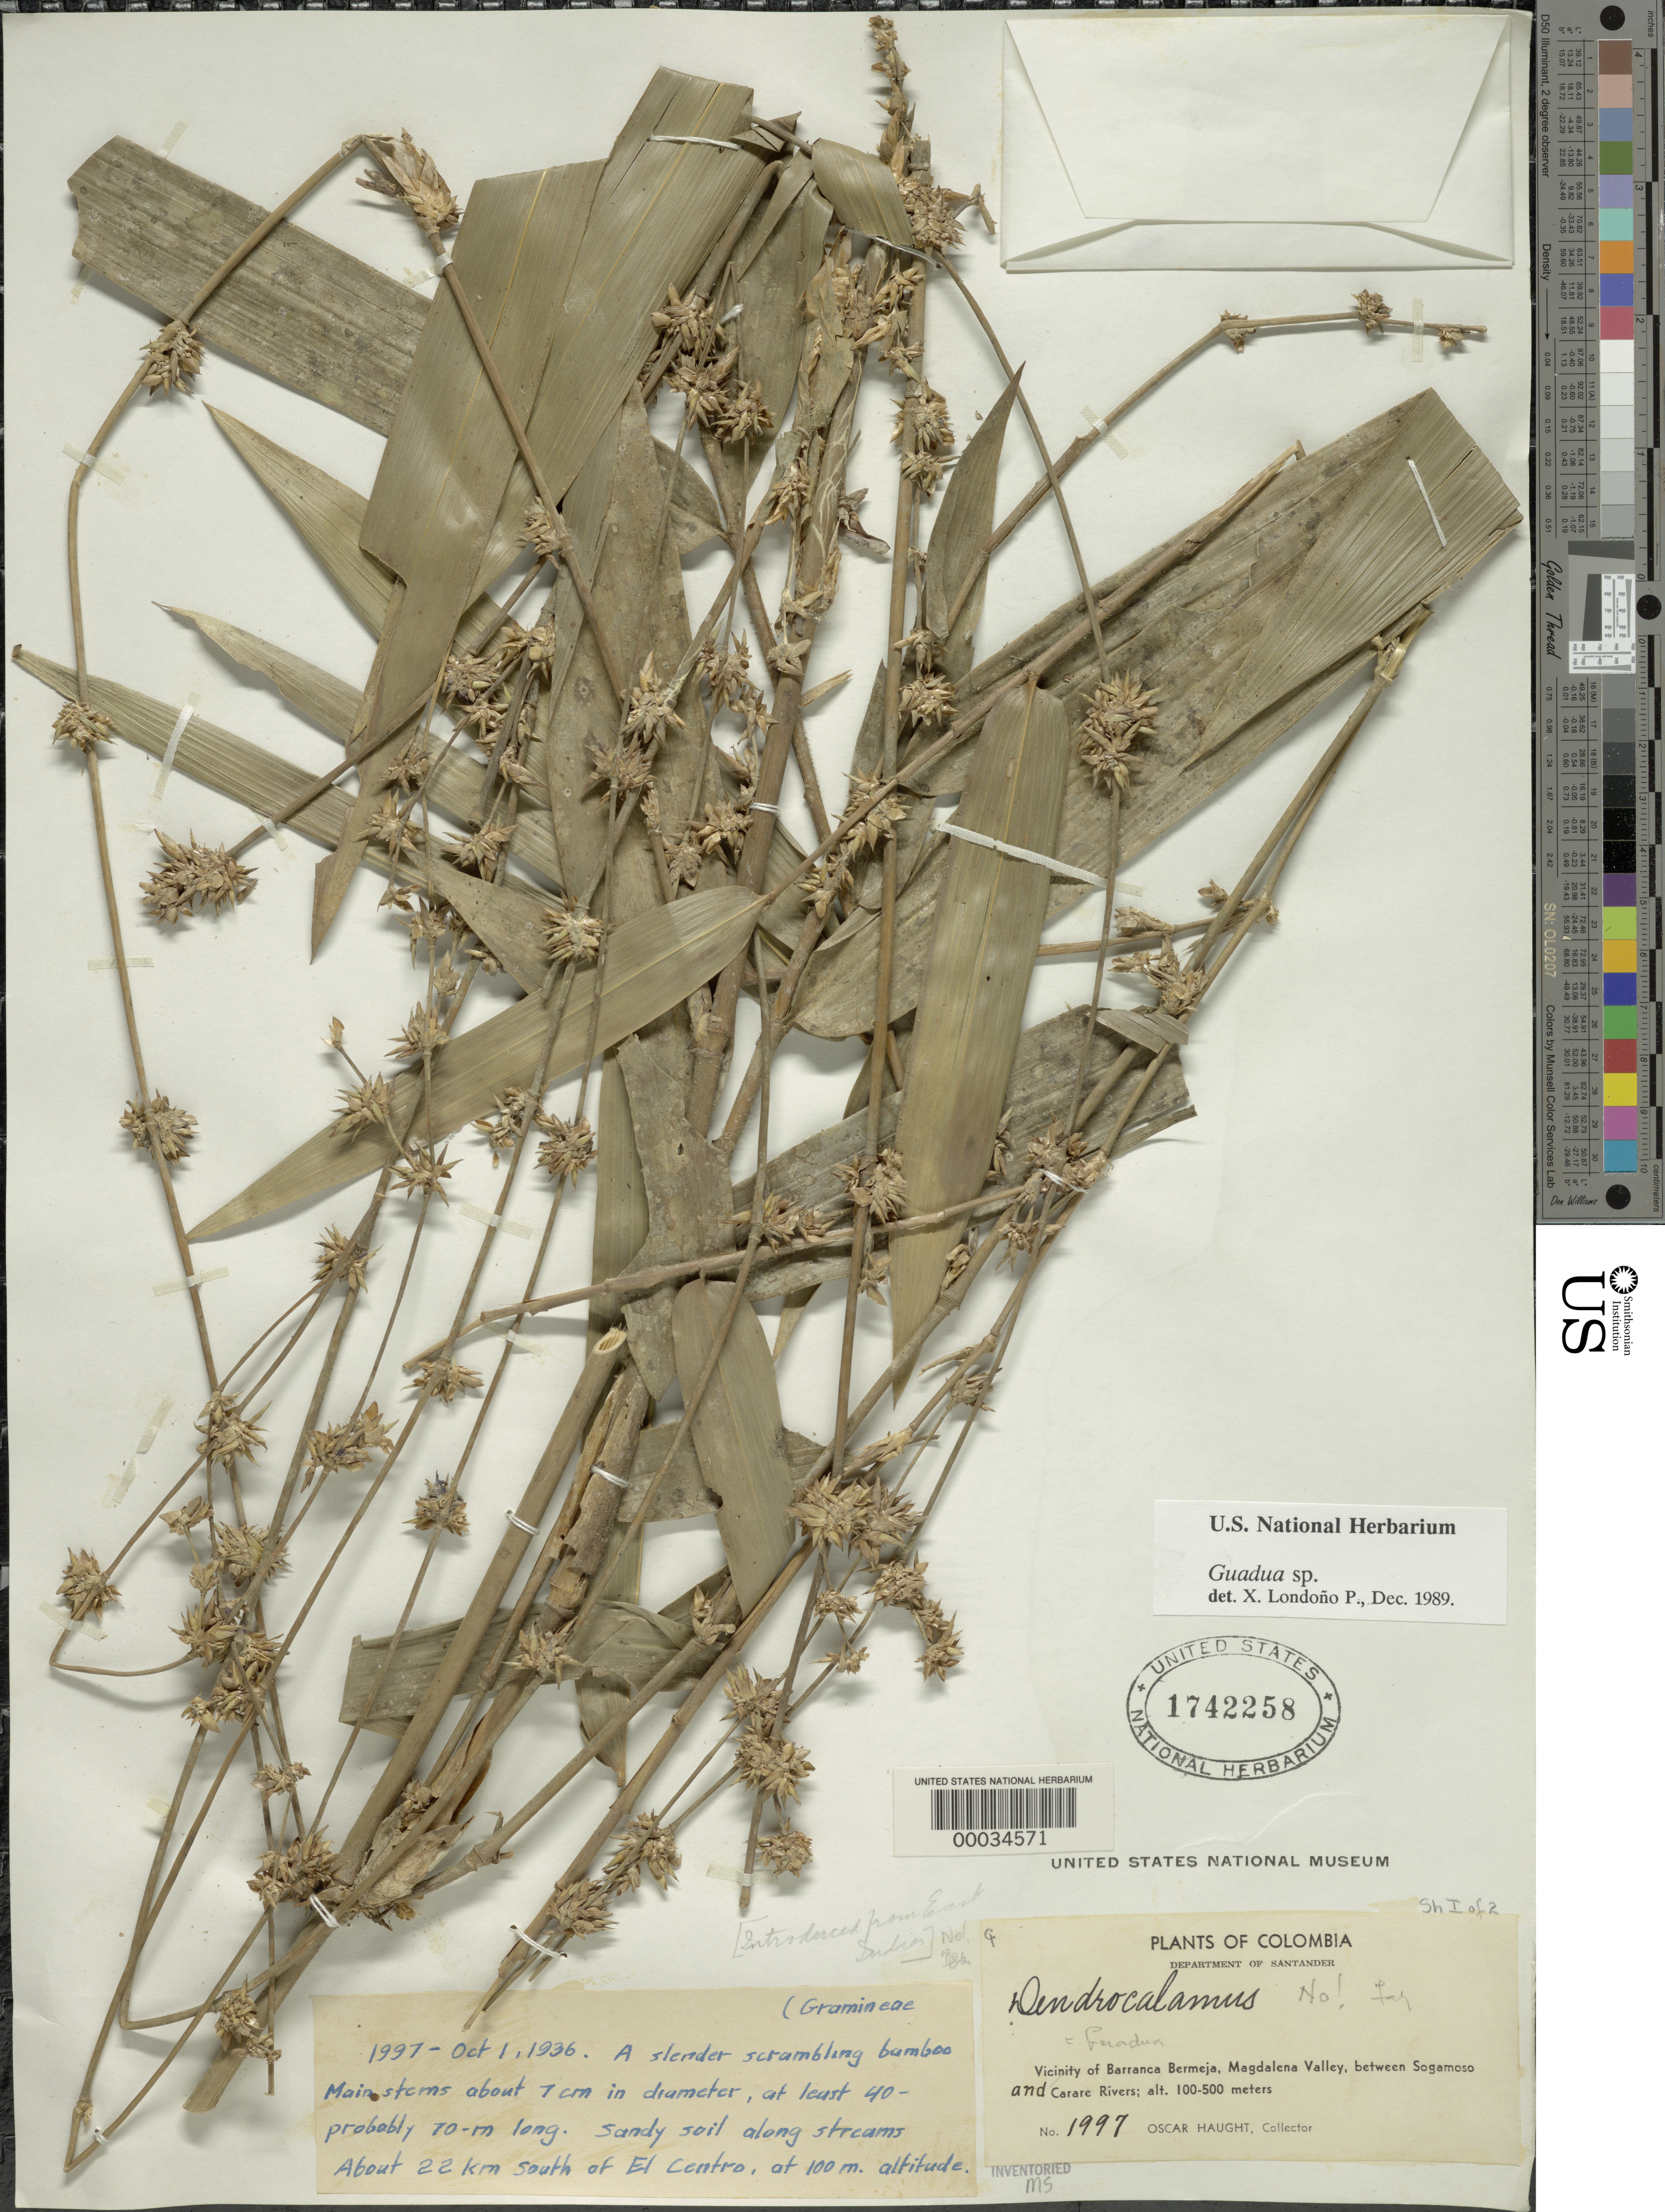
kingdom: Plantae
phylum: Tracheophyta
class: Liliopsida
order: Poales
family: Poaceae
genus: Guadua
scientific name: Guadua sp.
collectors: O. L. Haught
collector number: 1997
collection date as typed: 01 Oct 1936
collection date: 1936-10-01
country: Colombia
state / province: Santander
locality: Vicinity of Barrancabermeja, Magdelena Valley, between Sogamoso and Carare Rivers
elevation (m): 100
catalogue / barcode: US 1742258